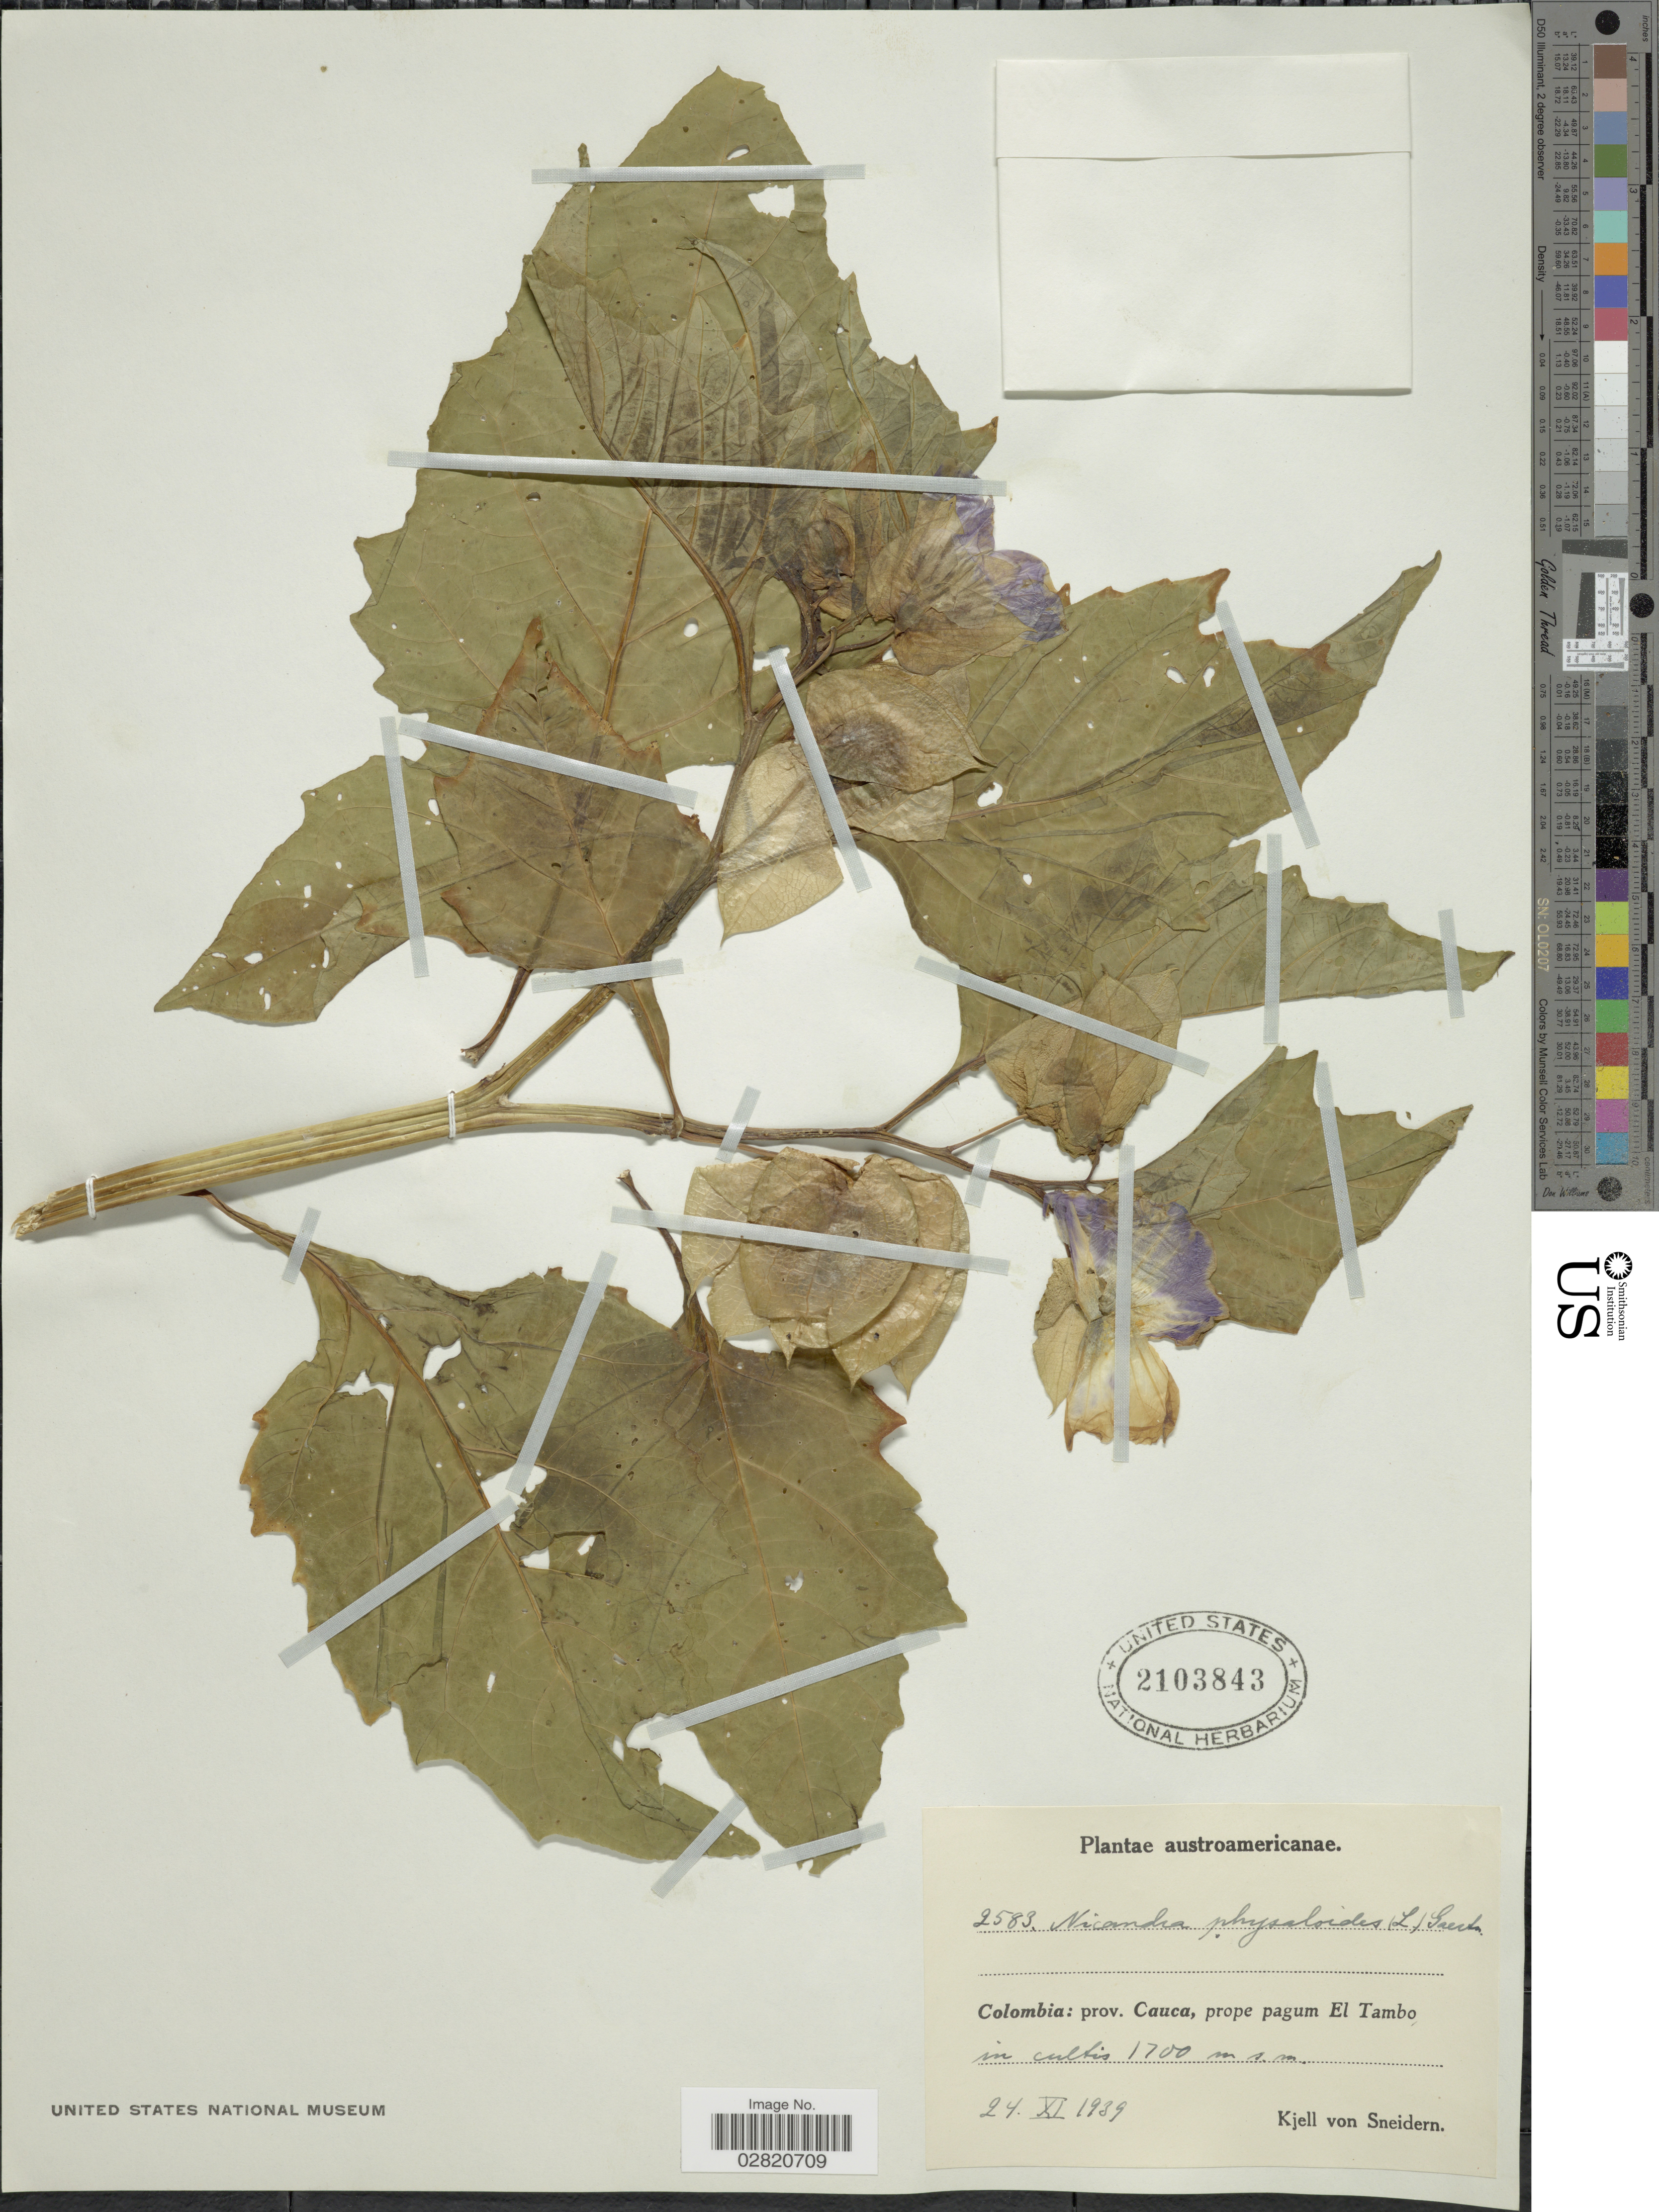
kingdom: Plantae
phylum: Tracheophyta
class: Magnoliopsida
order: Solanales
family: Solanaceae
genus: Nicandra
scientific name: Nicandra physalodes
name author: (L.) Gaertn.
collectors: K. von Sneidern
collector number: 2583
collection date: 1939-11-24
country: Colombia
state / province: Cauca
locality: Prope pagum El Tambo.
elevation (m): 1700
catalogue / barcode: US 2103843